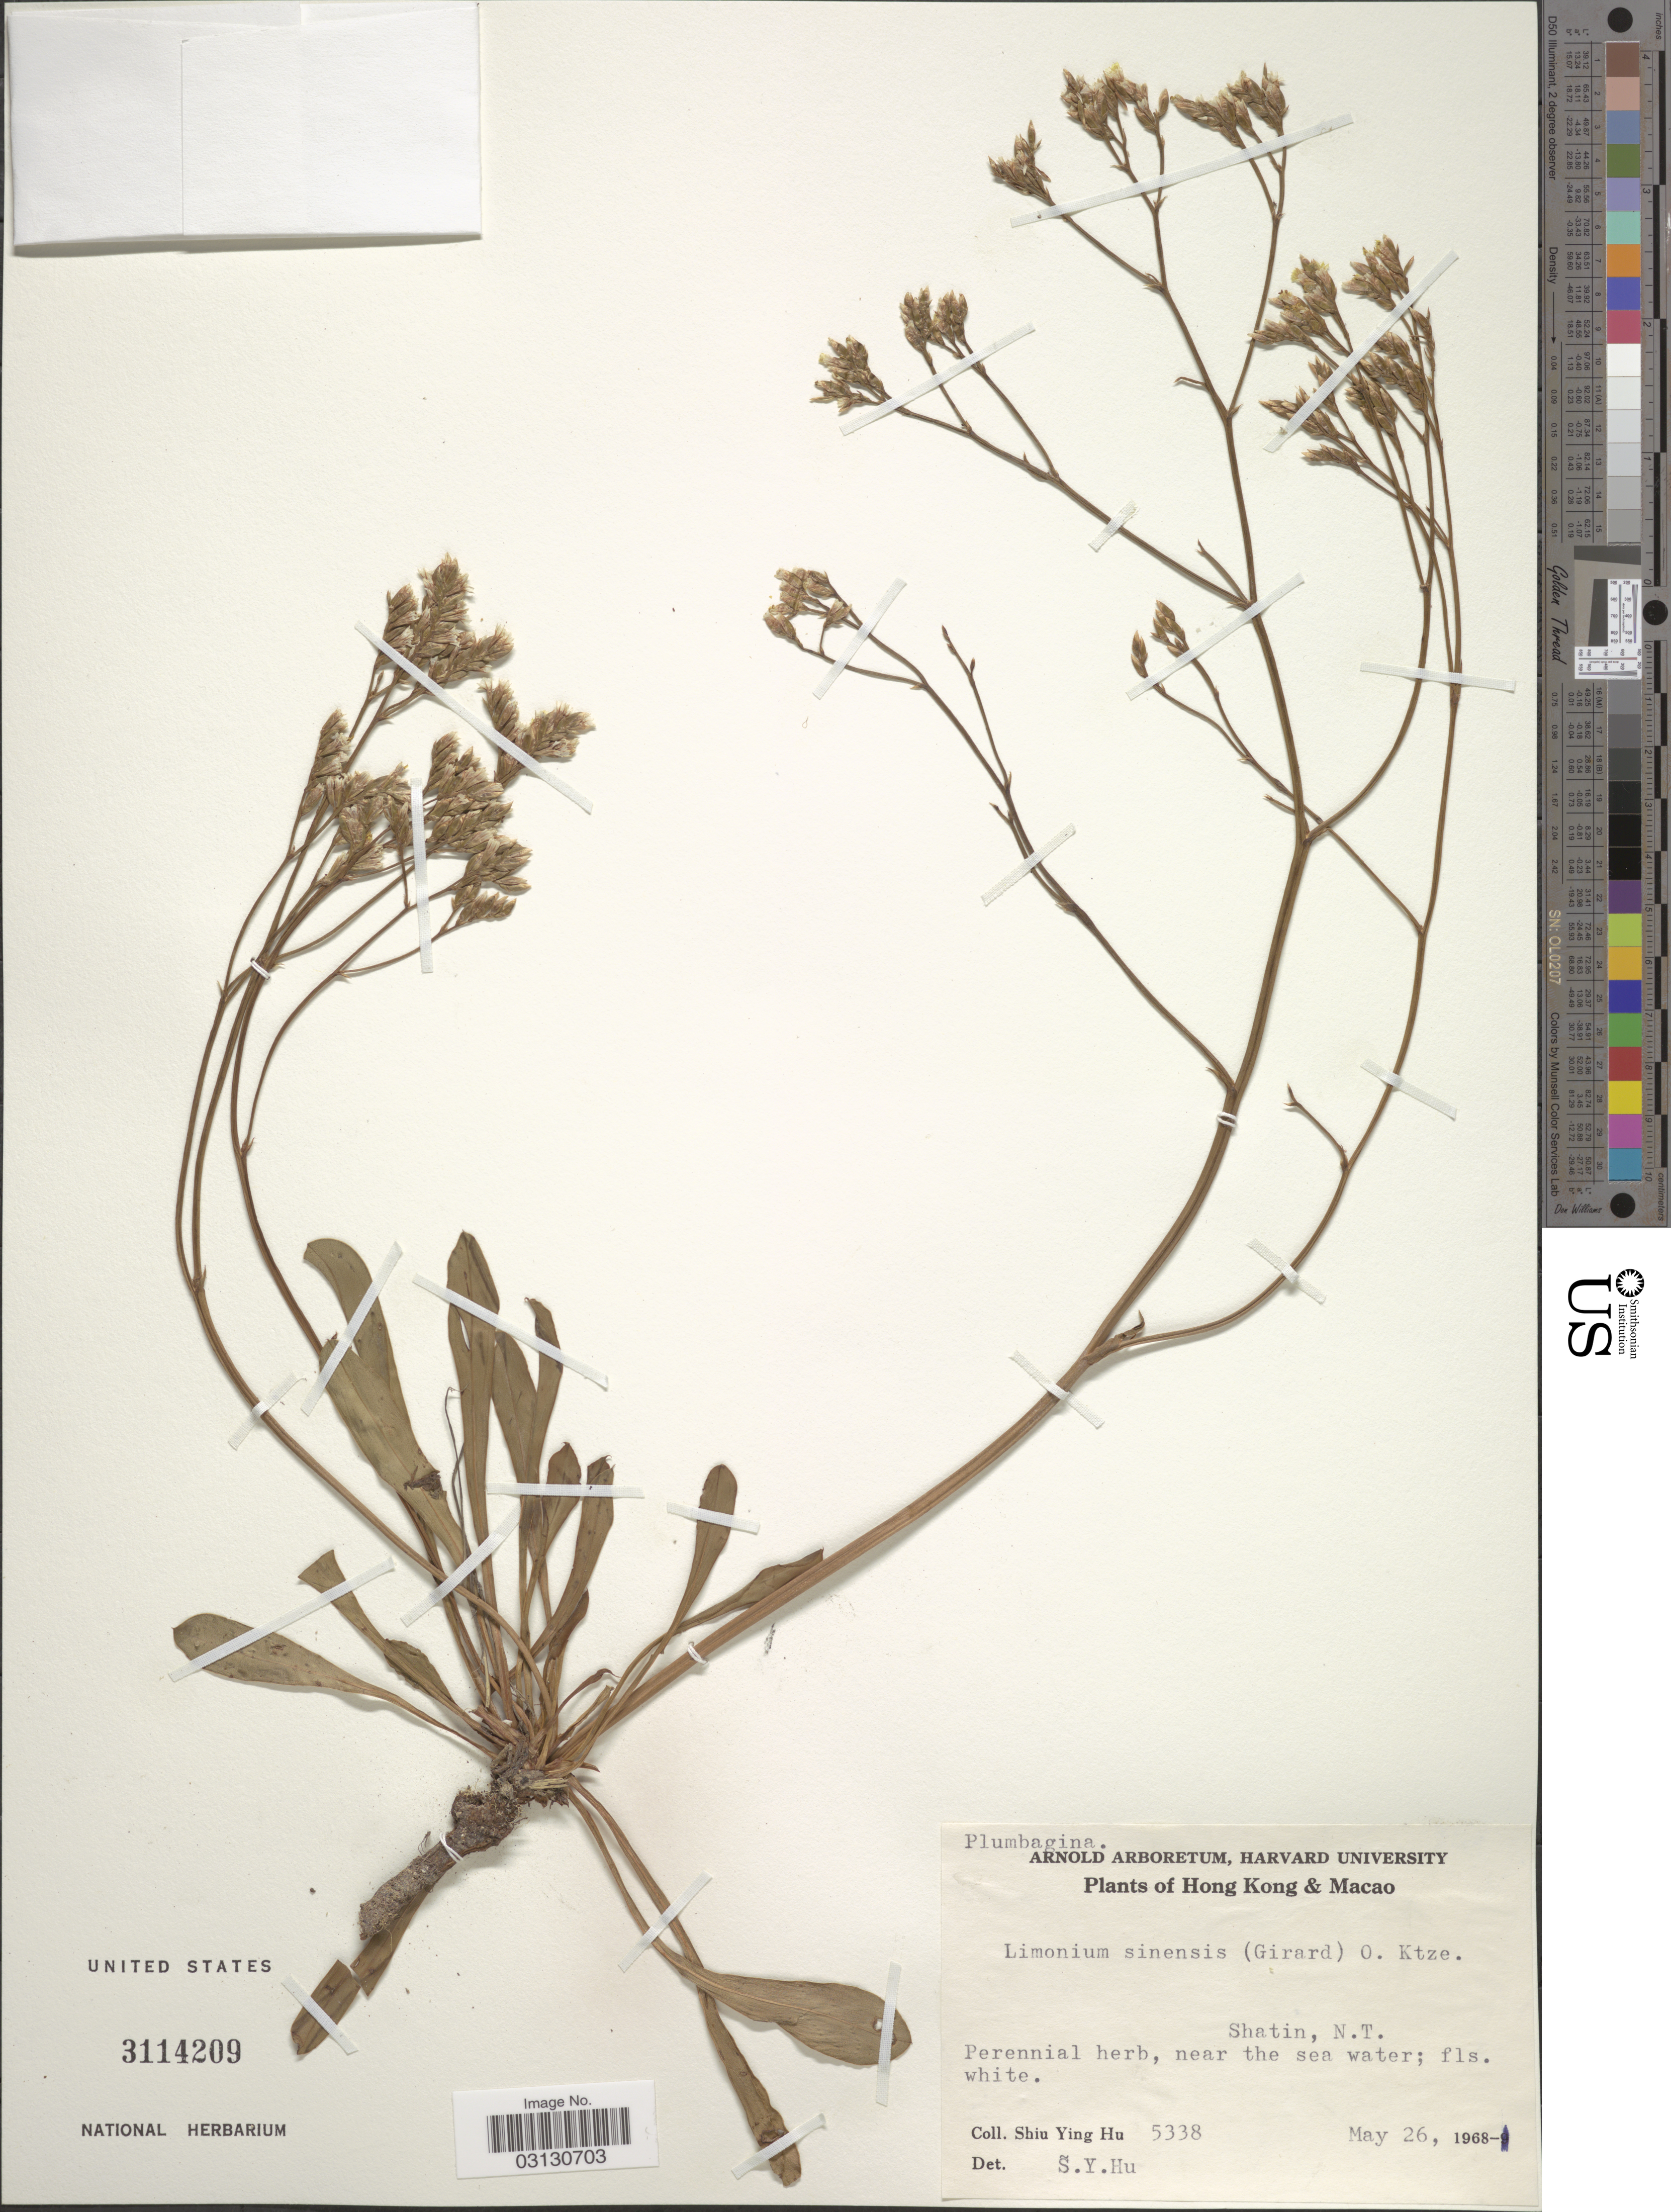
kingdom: Plantae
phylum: Tracheophyta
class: Magnoliopsida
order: Caryophyllales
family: Plumbaginaceae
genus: Limonium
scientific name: Limonium sinense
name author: (Girard) Kuntze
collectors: S. Y. Hu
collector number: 5338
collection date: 1968-05-26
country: China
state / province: Hong Kong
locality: Hong Kong & Macao, Shatin, N.T.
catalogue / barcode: US 3114209